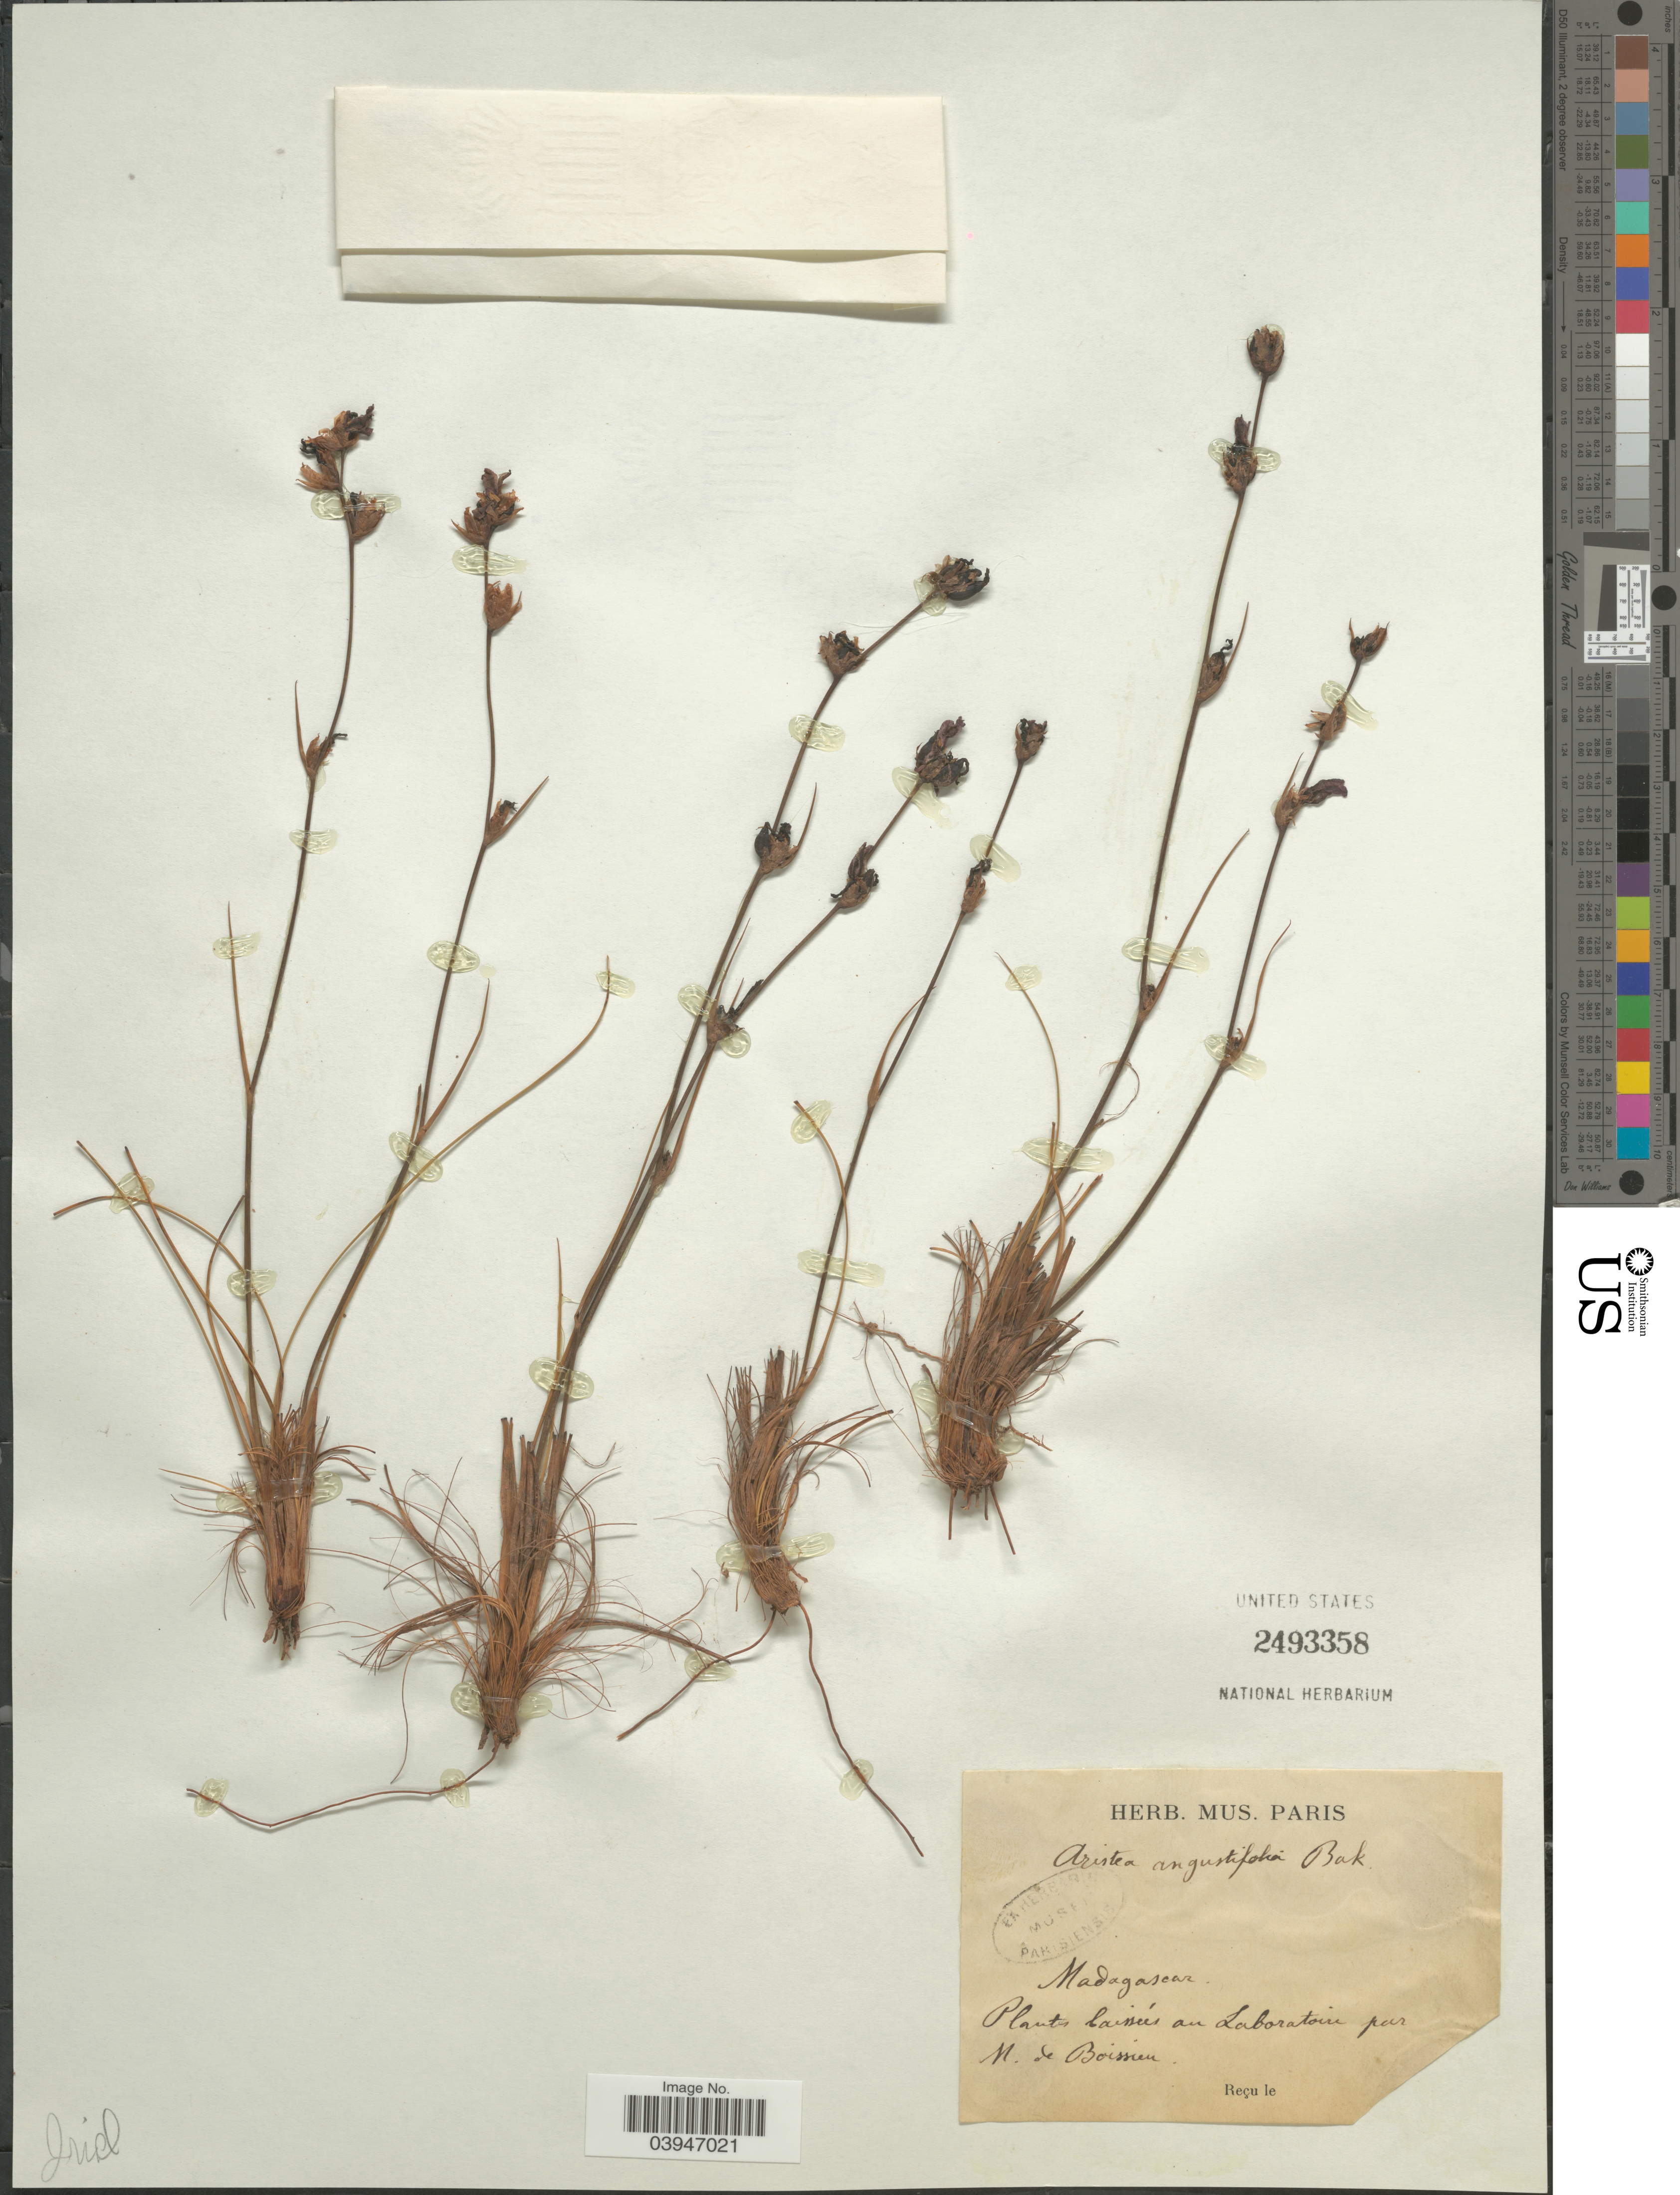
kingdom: Plantae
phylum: Tracheophyta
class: Liliopsida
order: Asparagales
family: Iridaceae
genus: Aristea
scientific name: Aristea angustifolia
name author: Baker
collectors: H. Boissieu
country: Madagascar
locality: Caissíes au Laboratoire.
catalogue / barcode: US 2493358